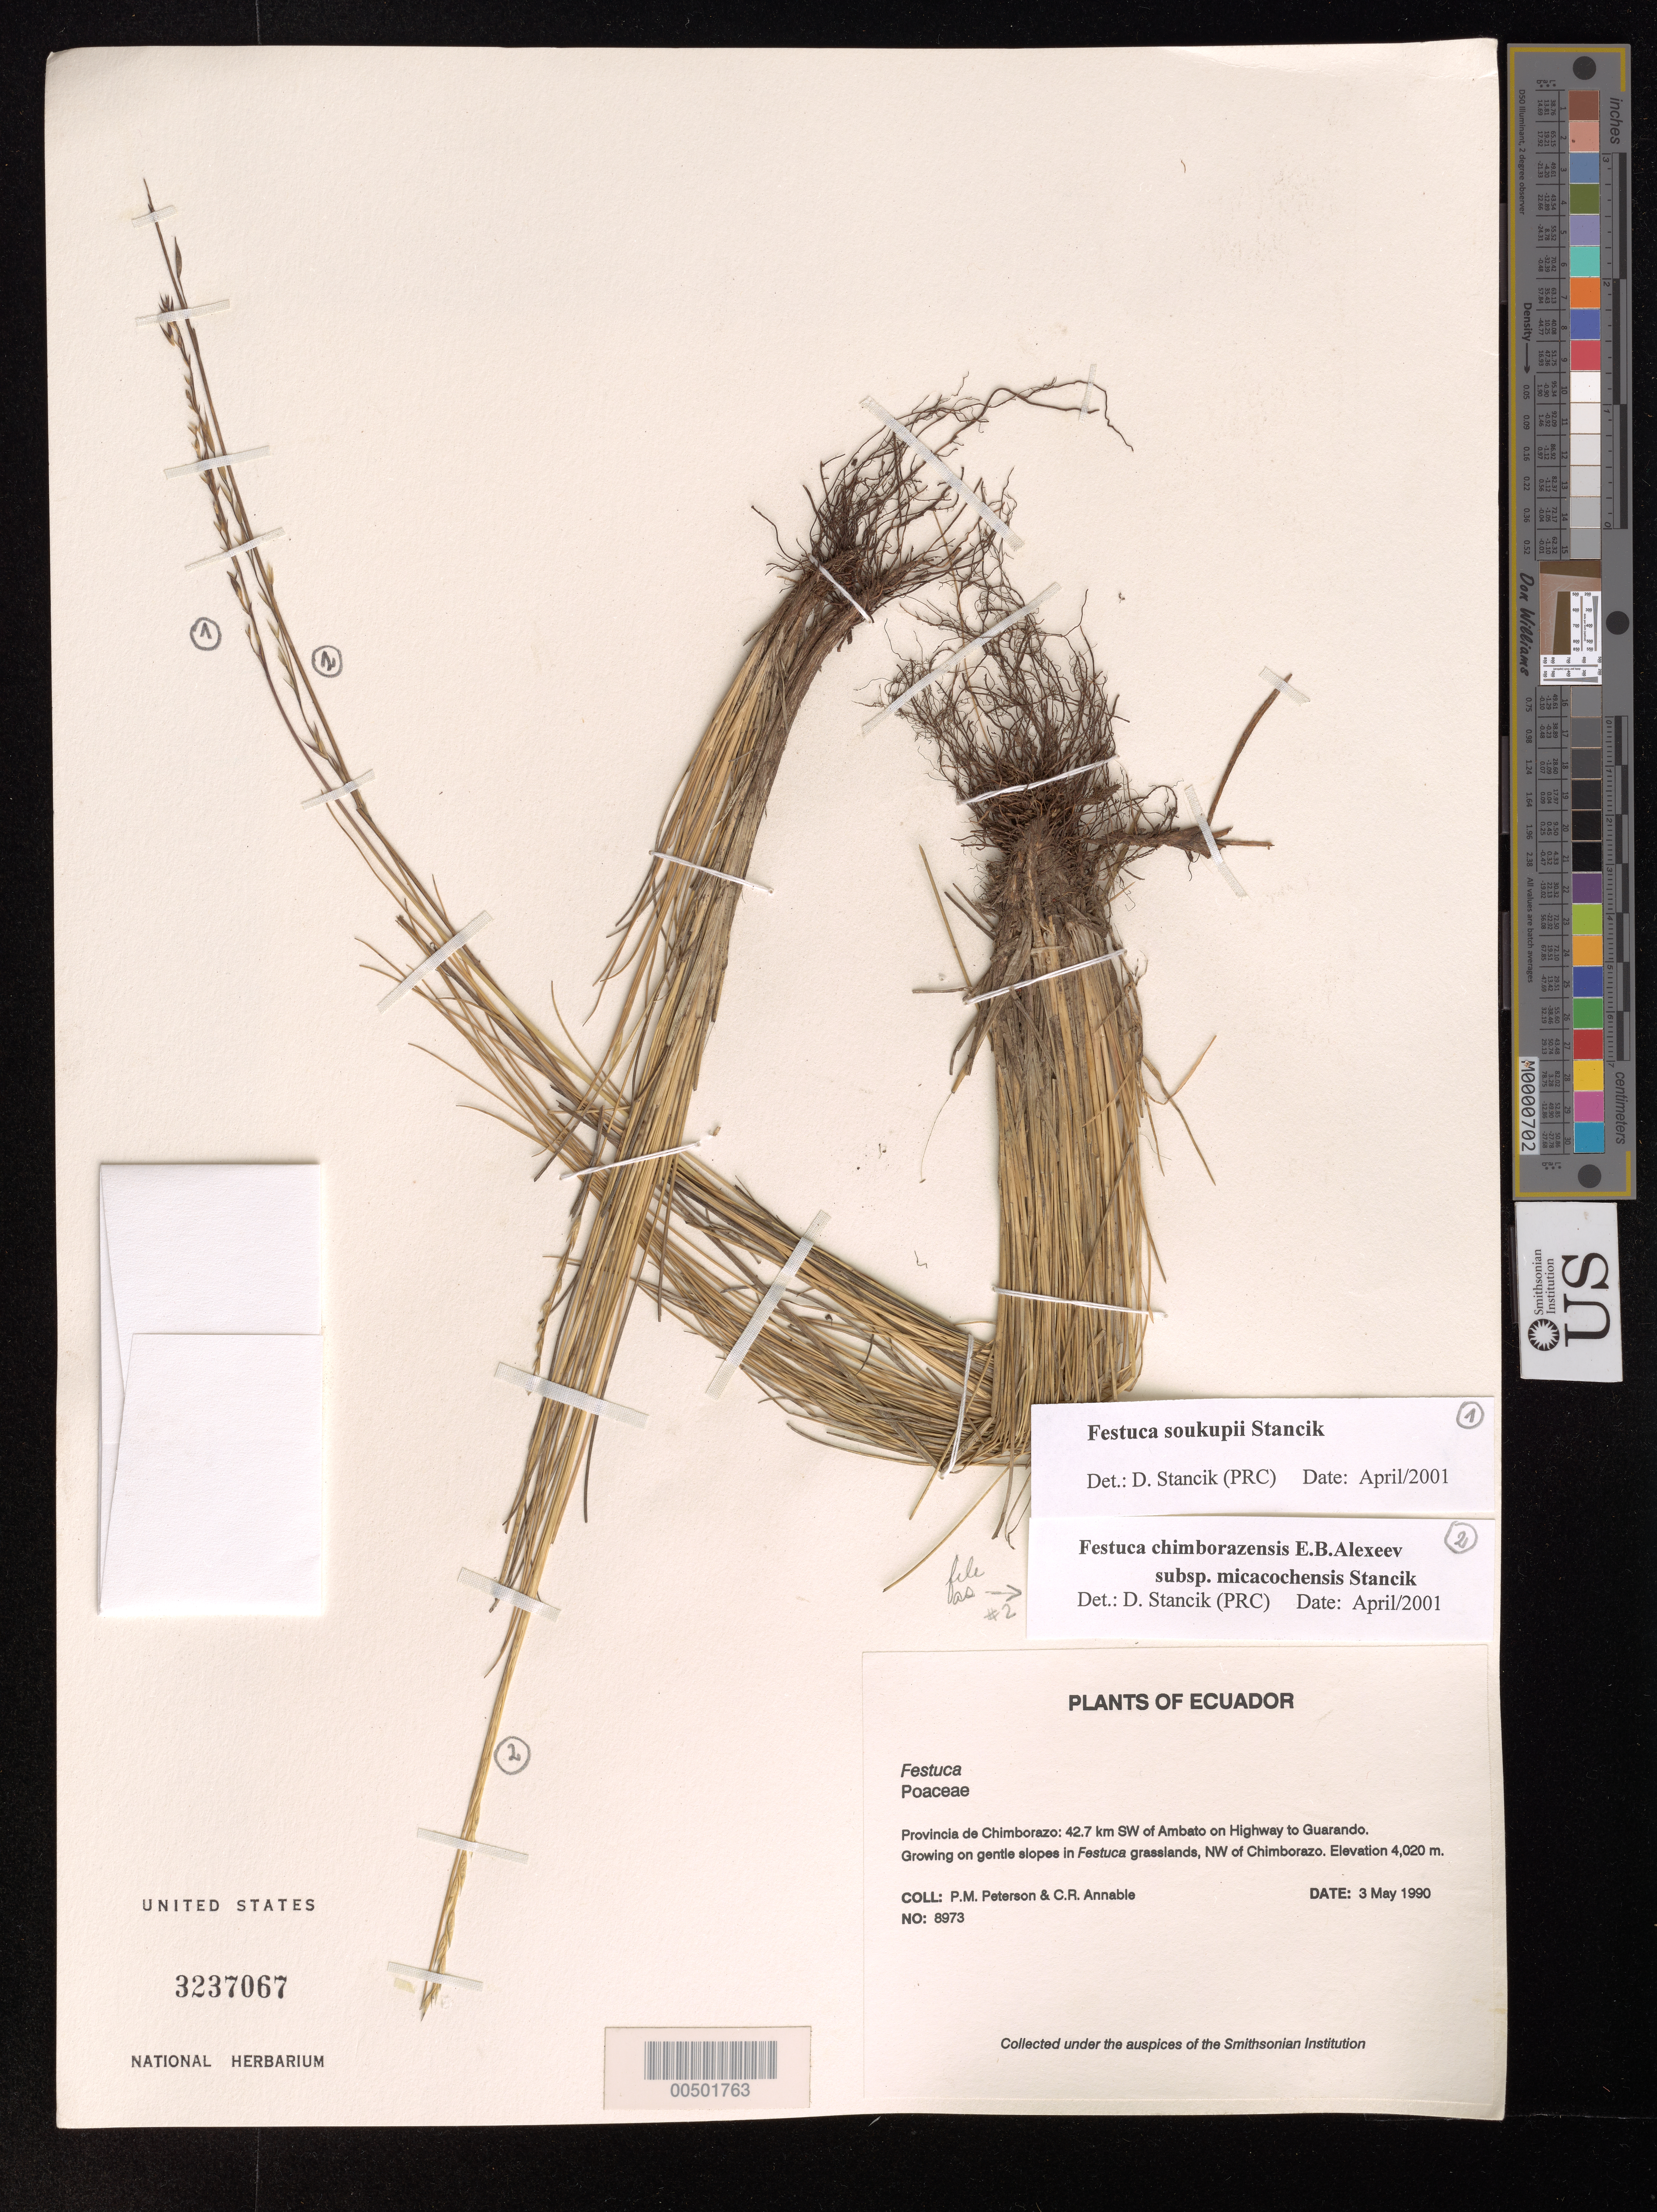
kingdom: Plantae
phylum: Tracheophyta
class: Liliopsida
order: Poales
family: Poaceae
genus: Festuca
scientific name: Festuca chimborazensis subsp. micacochensis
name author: Stancik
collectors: P. M. Peterson & C. R. Annable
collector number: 08973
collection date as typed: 03 May 1990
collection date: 1990-05-03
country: Ecuador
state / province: Chimborazo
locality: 42.7 km SW ofAmbato on Highway to Guarando.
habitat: Growing on gentle slopes in Festuca grasslands, NW of Chimborazo.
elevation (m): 4020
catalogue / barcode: US 3237067